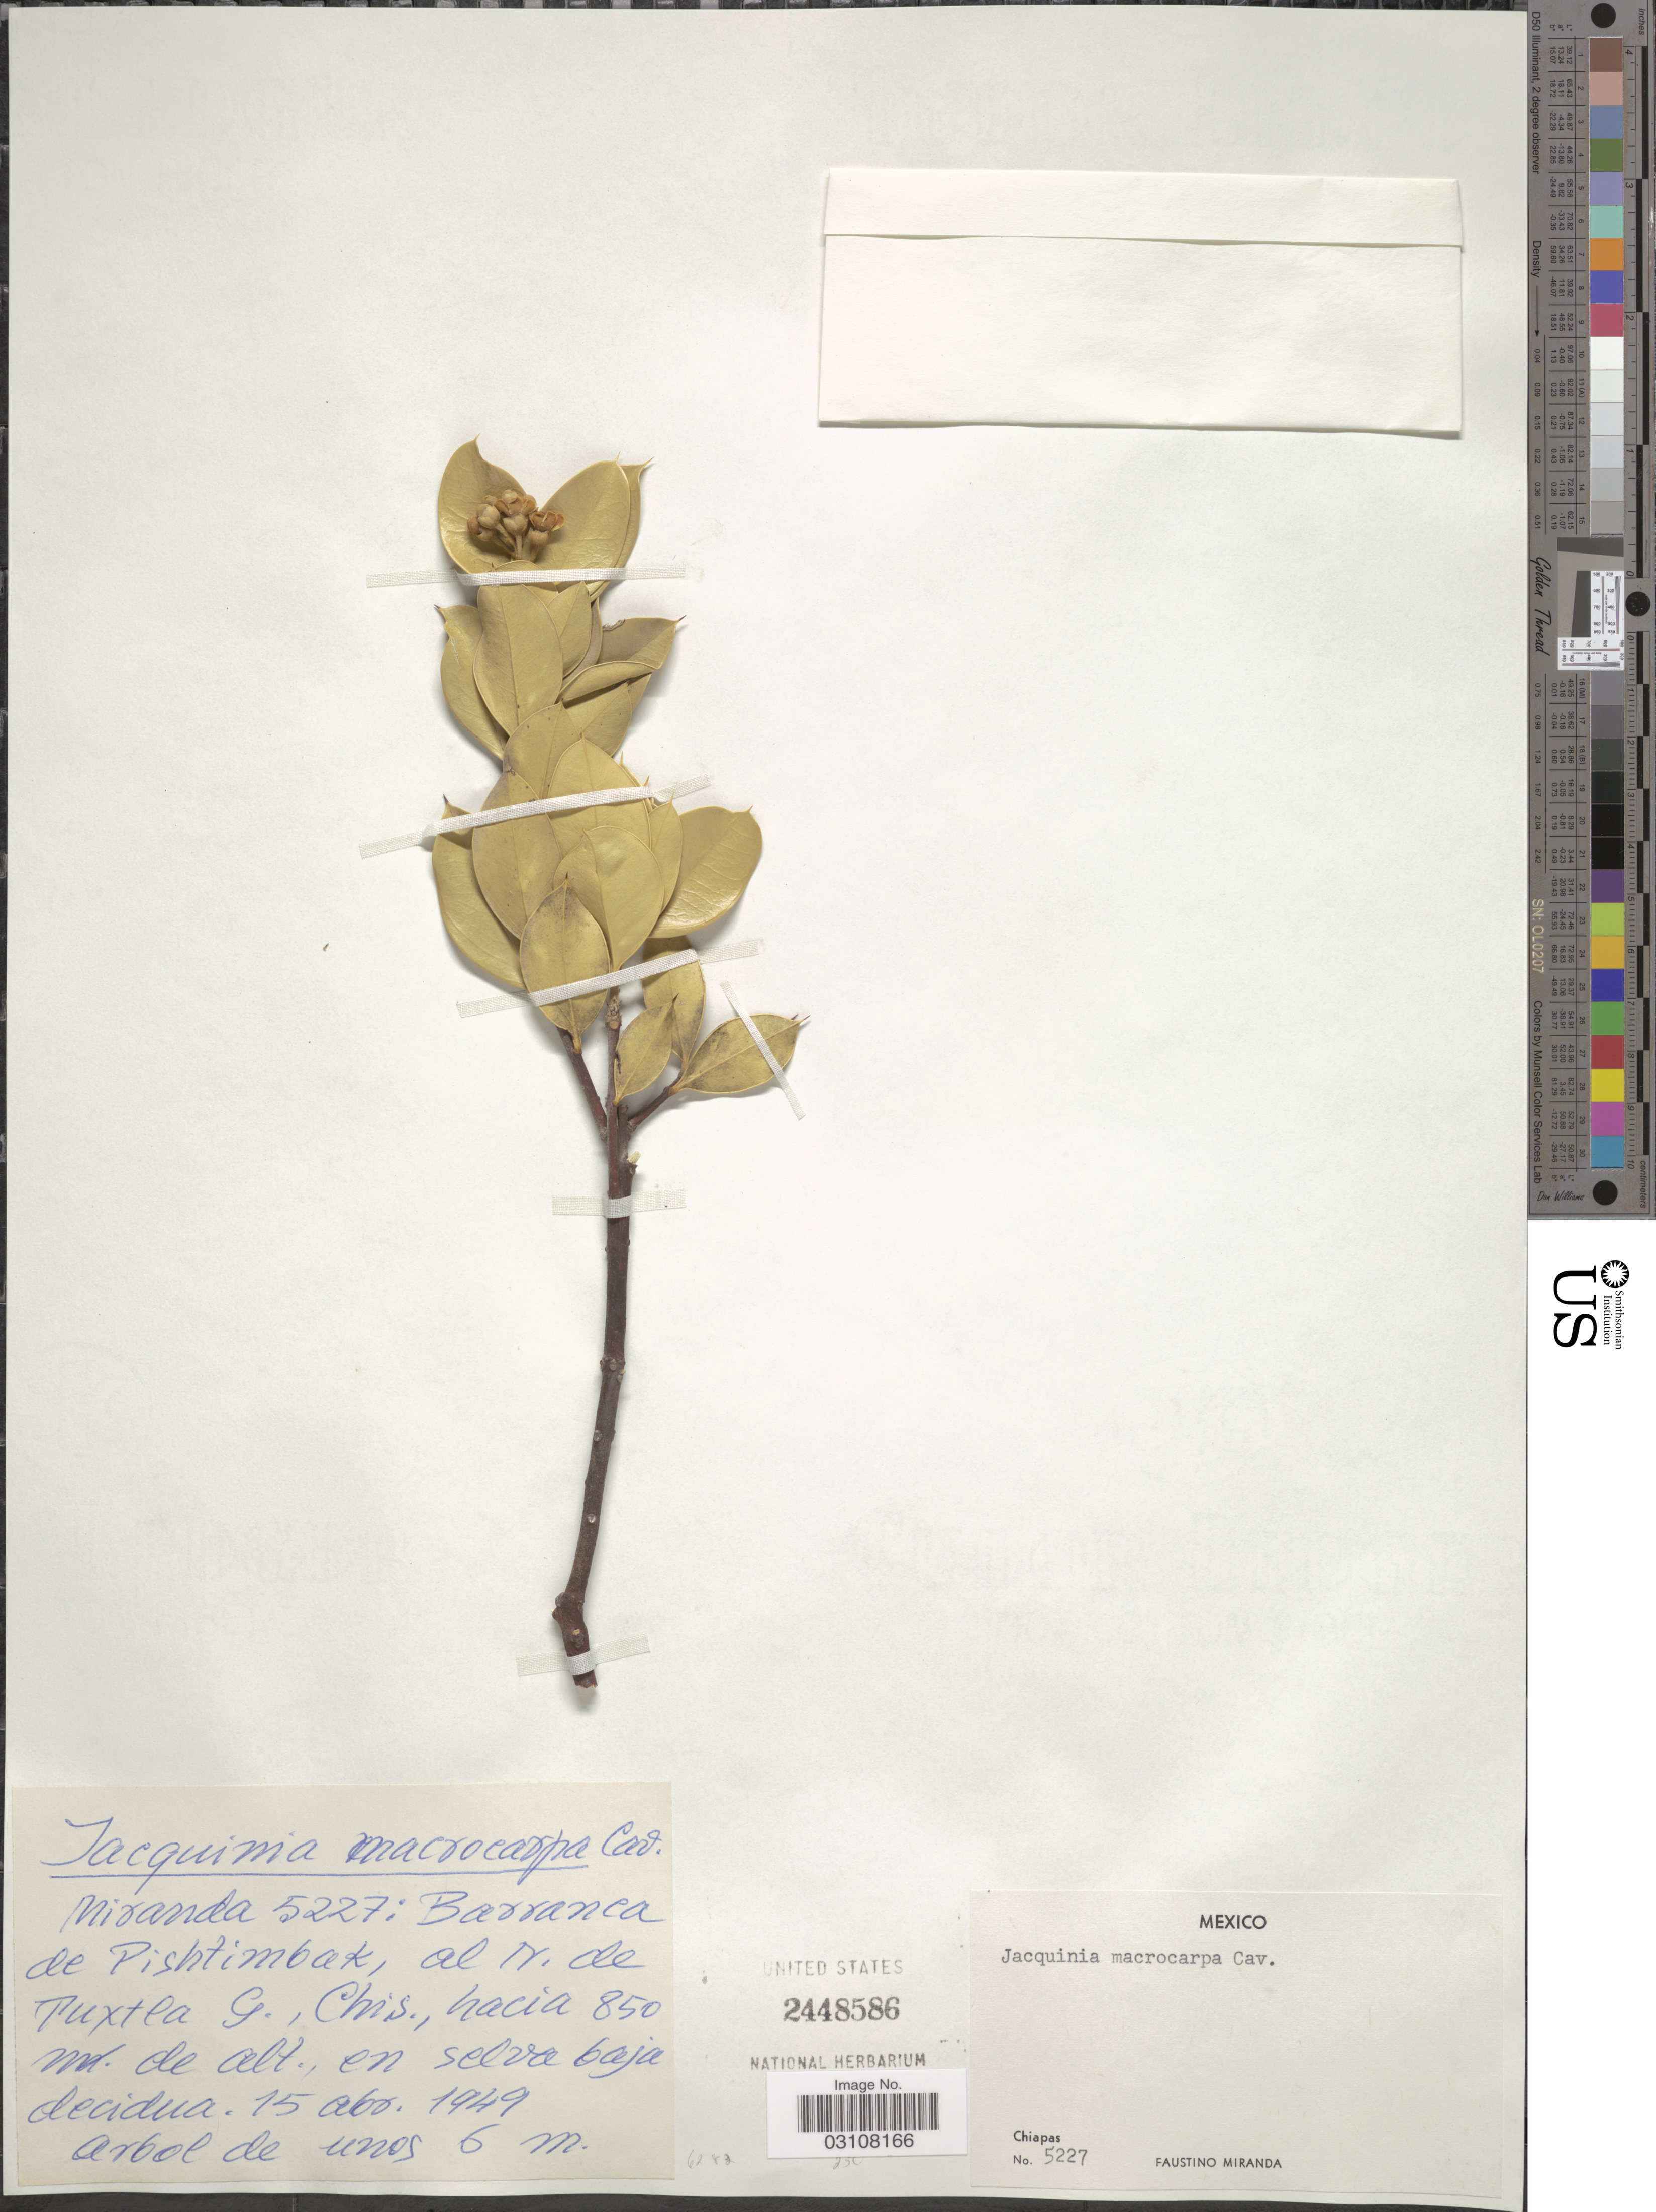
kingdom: Plantae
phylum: Tracheophyta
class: Magnoliopsida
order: Ericales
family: Primulaceae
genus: Jacquinia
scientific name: Jacquinia macrocarpa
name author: Cav.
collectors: F. Miranda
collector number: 5227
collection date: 1949-04-15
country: Mexico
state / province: Chiapas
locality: Barranca de Pishtimbak, al N. de Tuxtla G.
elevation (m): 850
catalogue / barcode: US 2448586